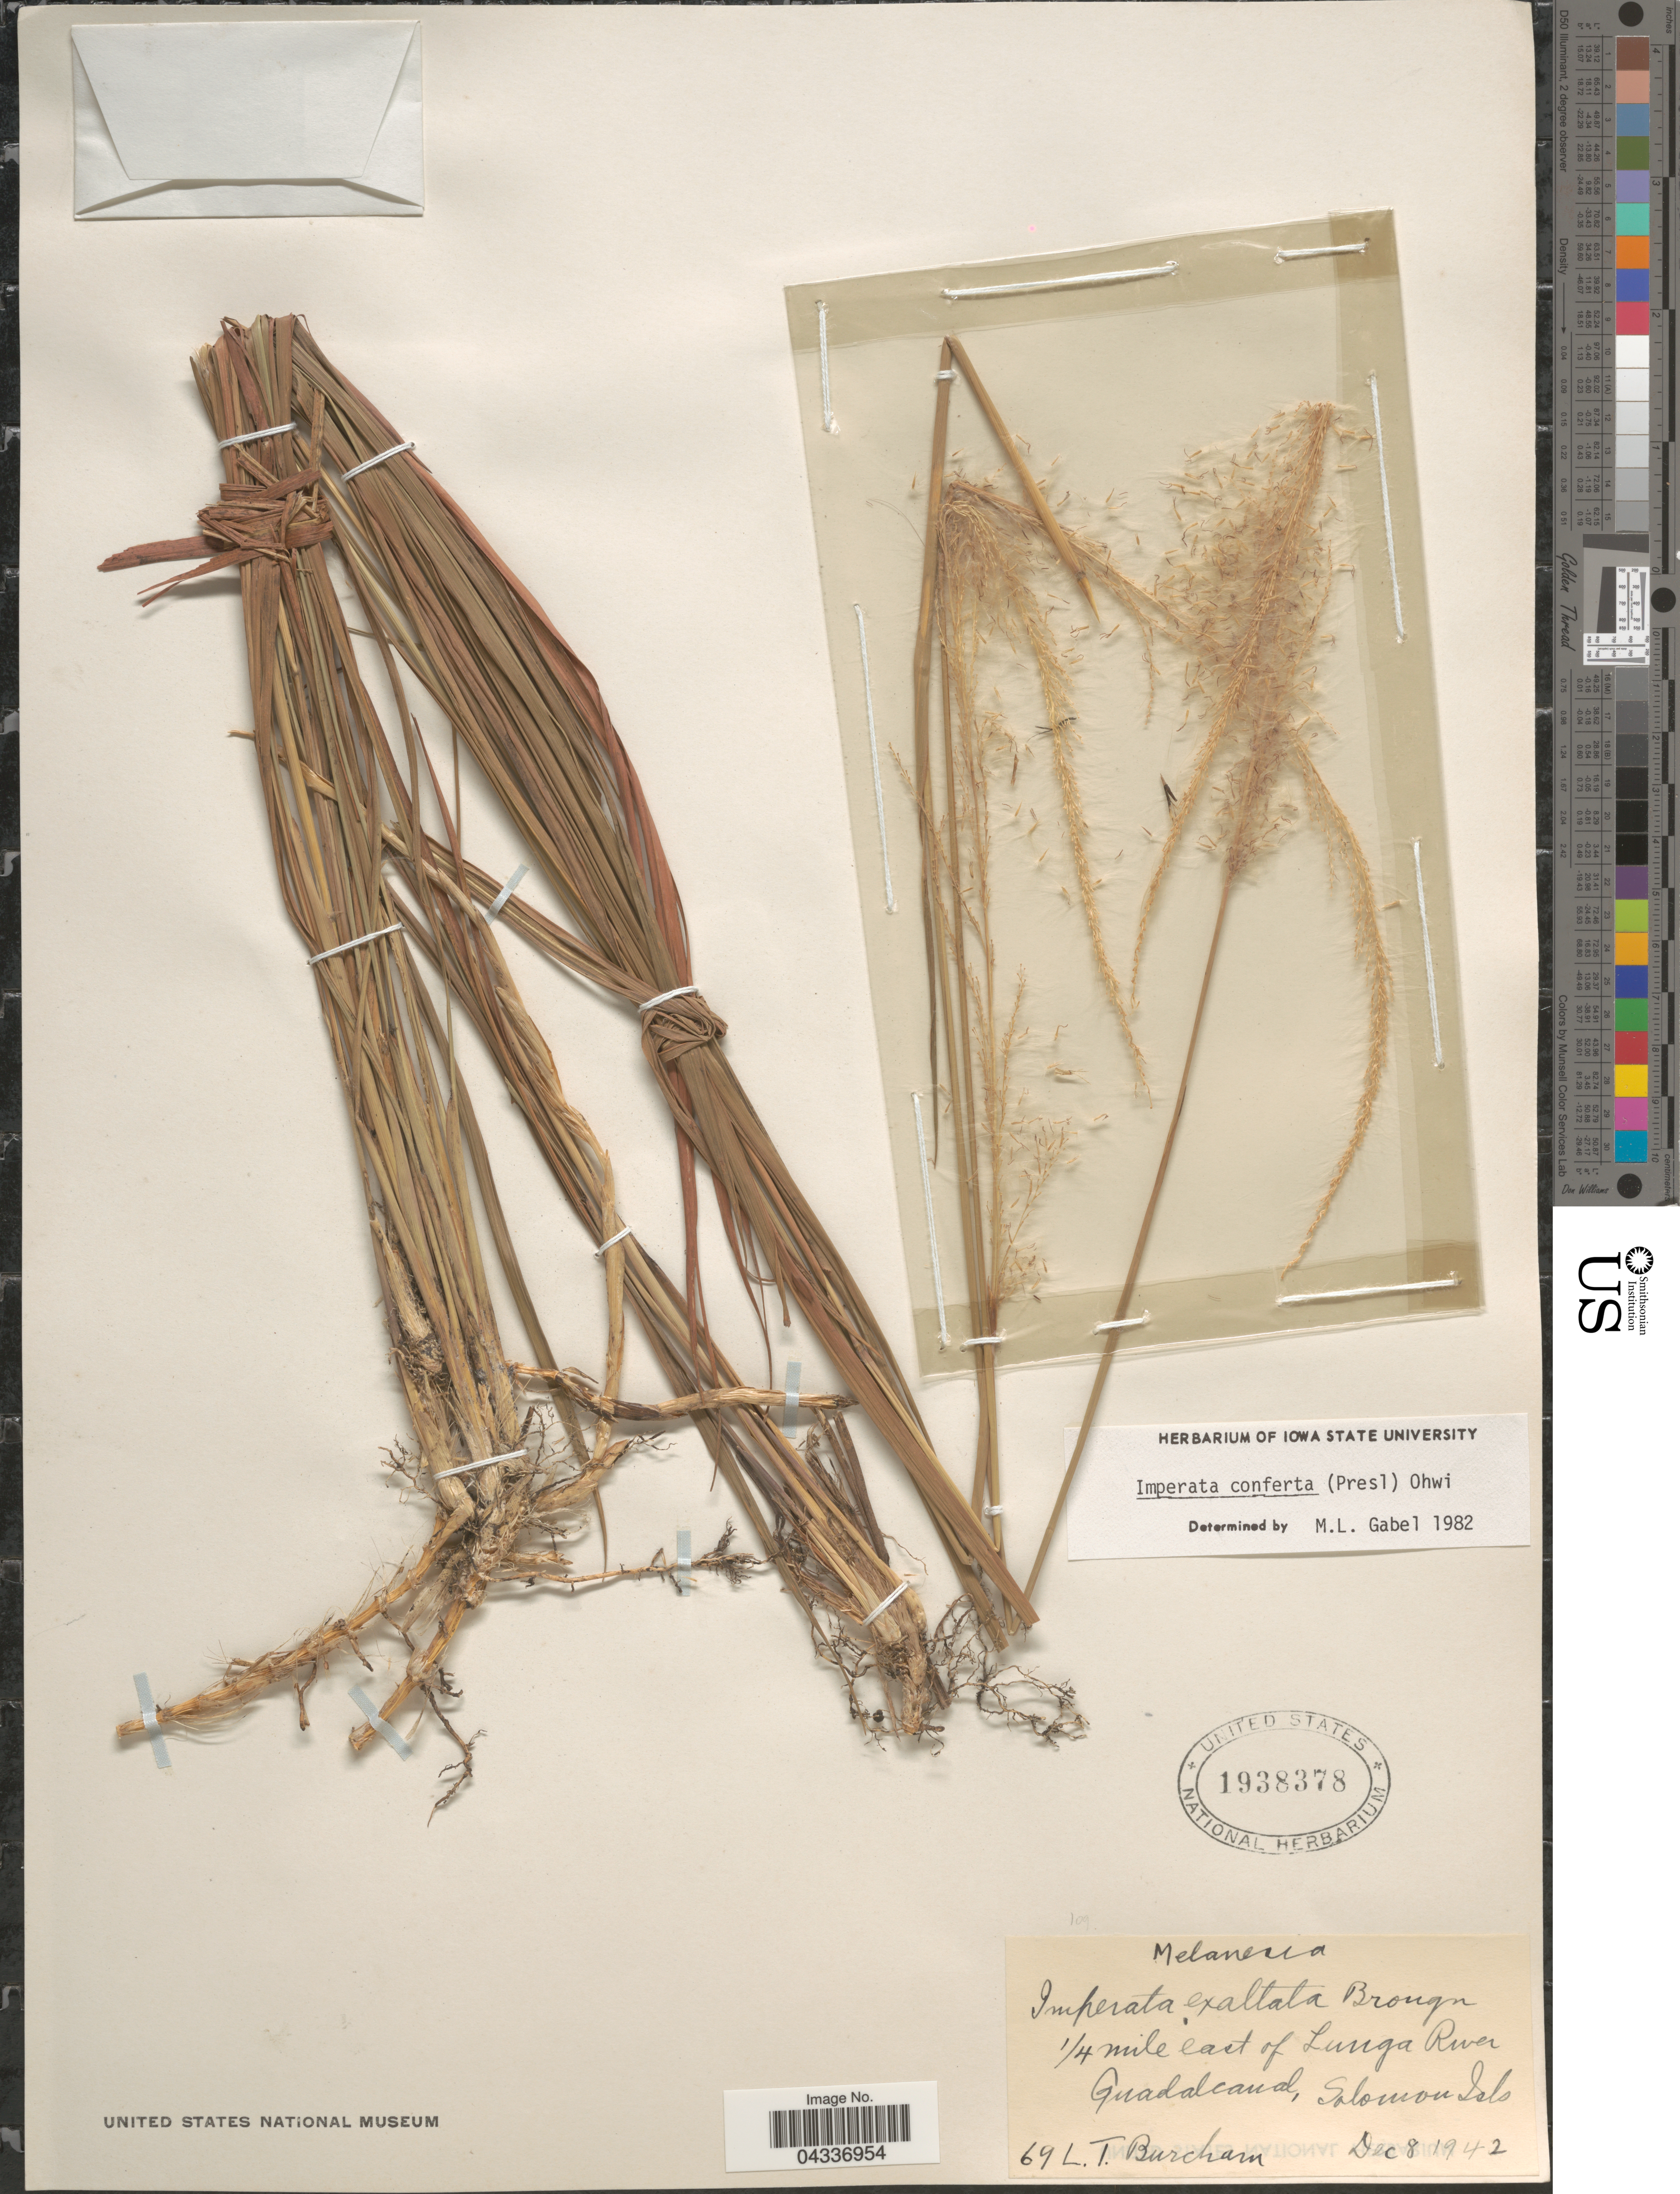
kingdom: Plantae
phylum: Tracheophyta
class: Liliopsida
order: Poales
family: Poaceae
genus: Imperata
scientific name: Imperata conferta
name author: (J. Presl) Ohwi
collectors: L. Burcham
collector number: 69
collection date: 1942-12-08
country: Solomon Islands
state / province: Solomon Islands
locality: Melanesia. 1/4 mile east of Lunga River. Guadalcanal.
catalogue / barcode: US 1938378